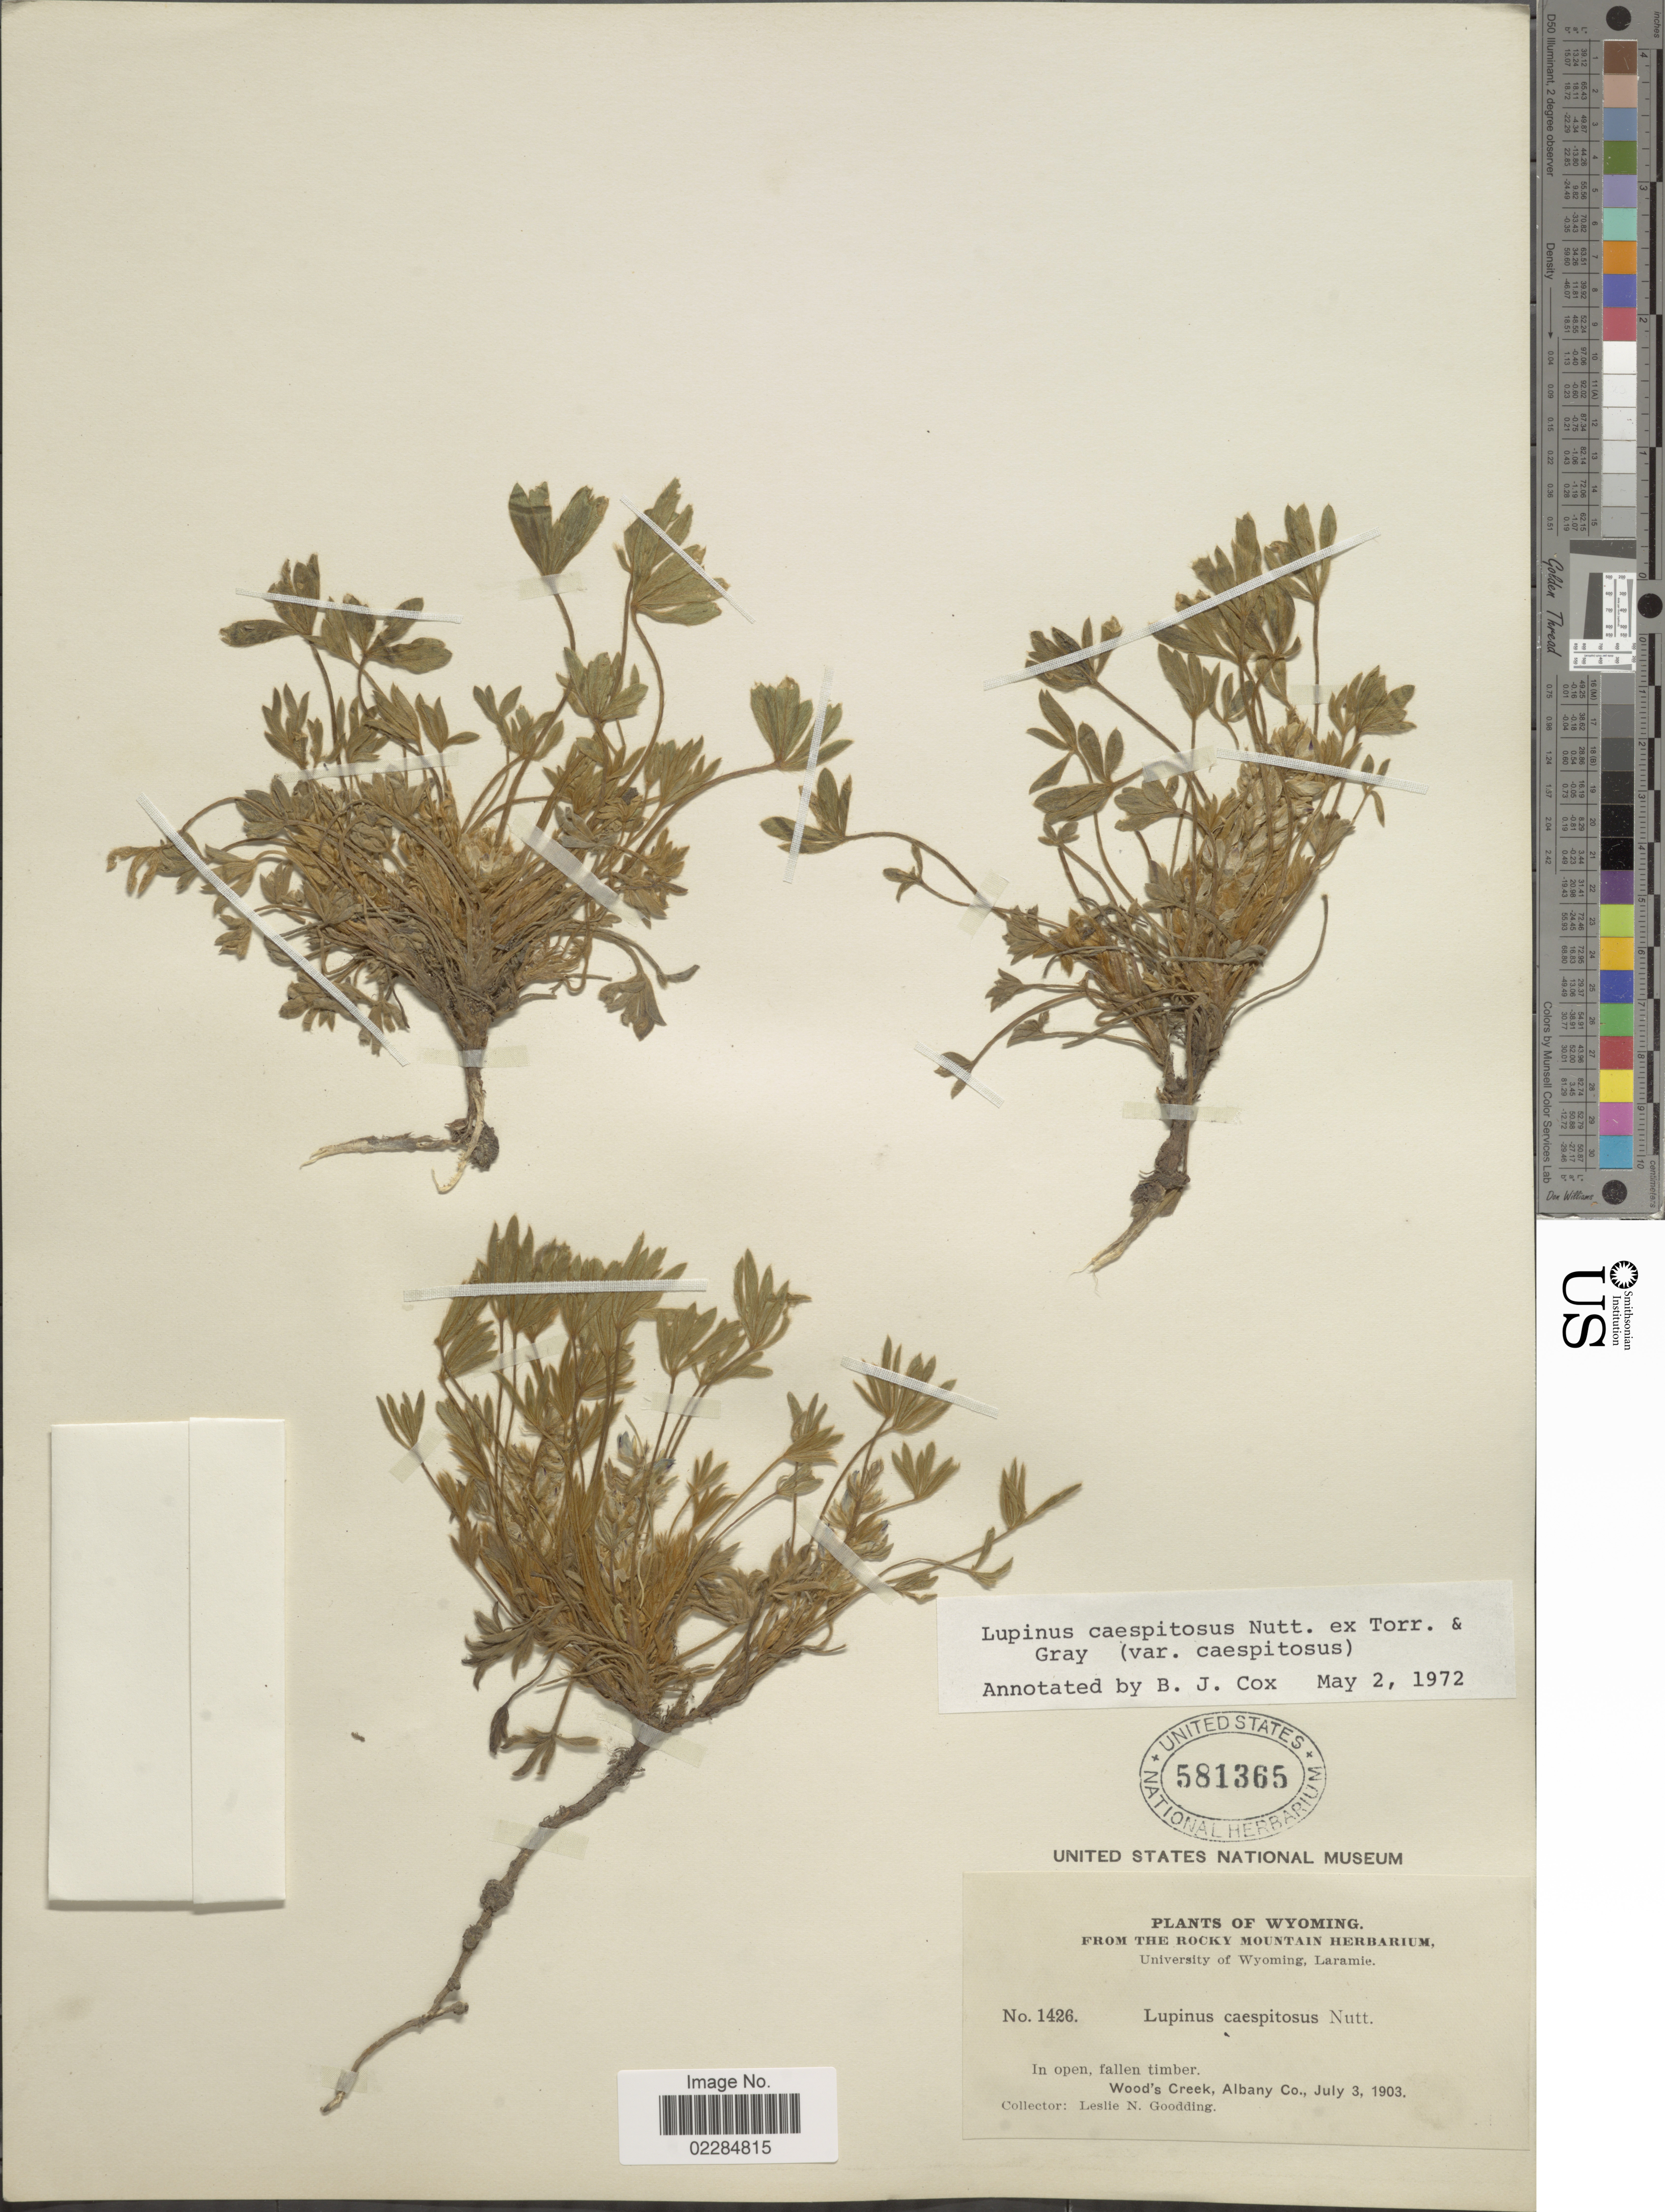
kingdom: Plantae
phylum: Tracheophyta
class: Magnoliopsida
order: Fabales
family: Fabaceae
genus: Lupinus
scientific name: Lupinus caespitosus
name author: Nutt.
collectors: L. N. Goodding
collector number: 1426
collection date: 1903-07-03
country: United States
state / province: Wyoming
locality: In open, fallen timber. Wood's Creek, Albany Co.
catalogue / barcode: US 581365